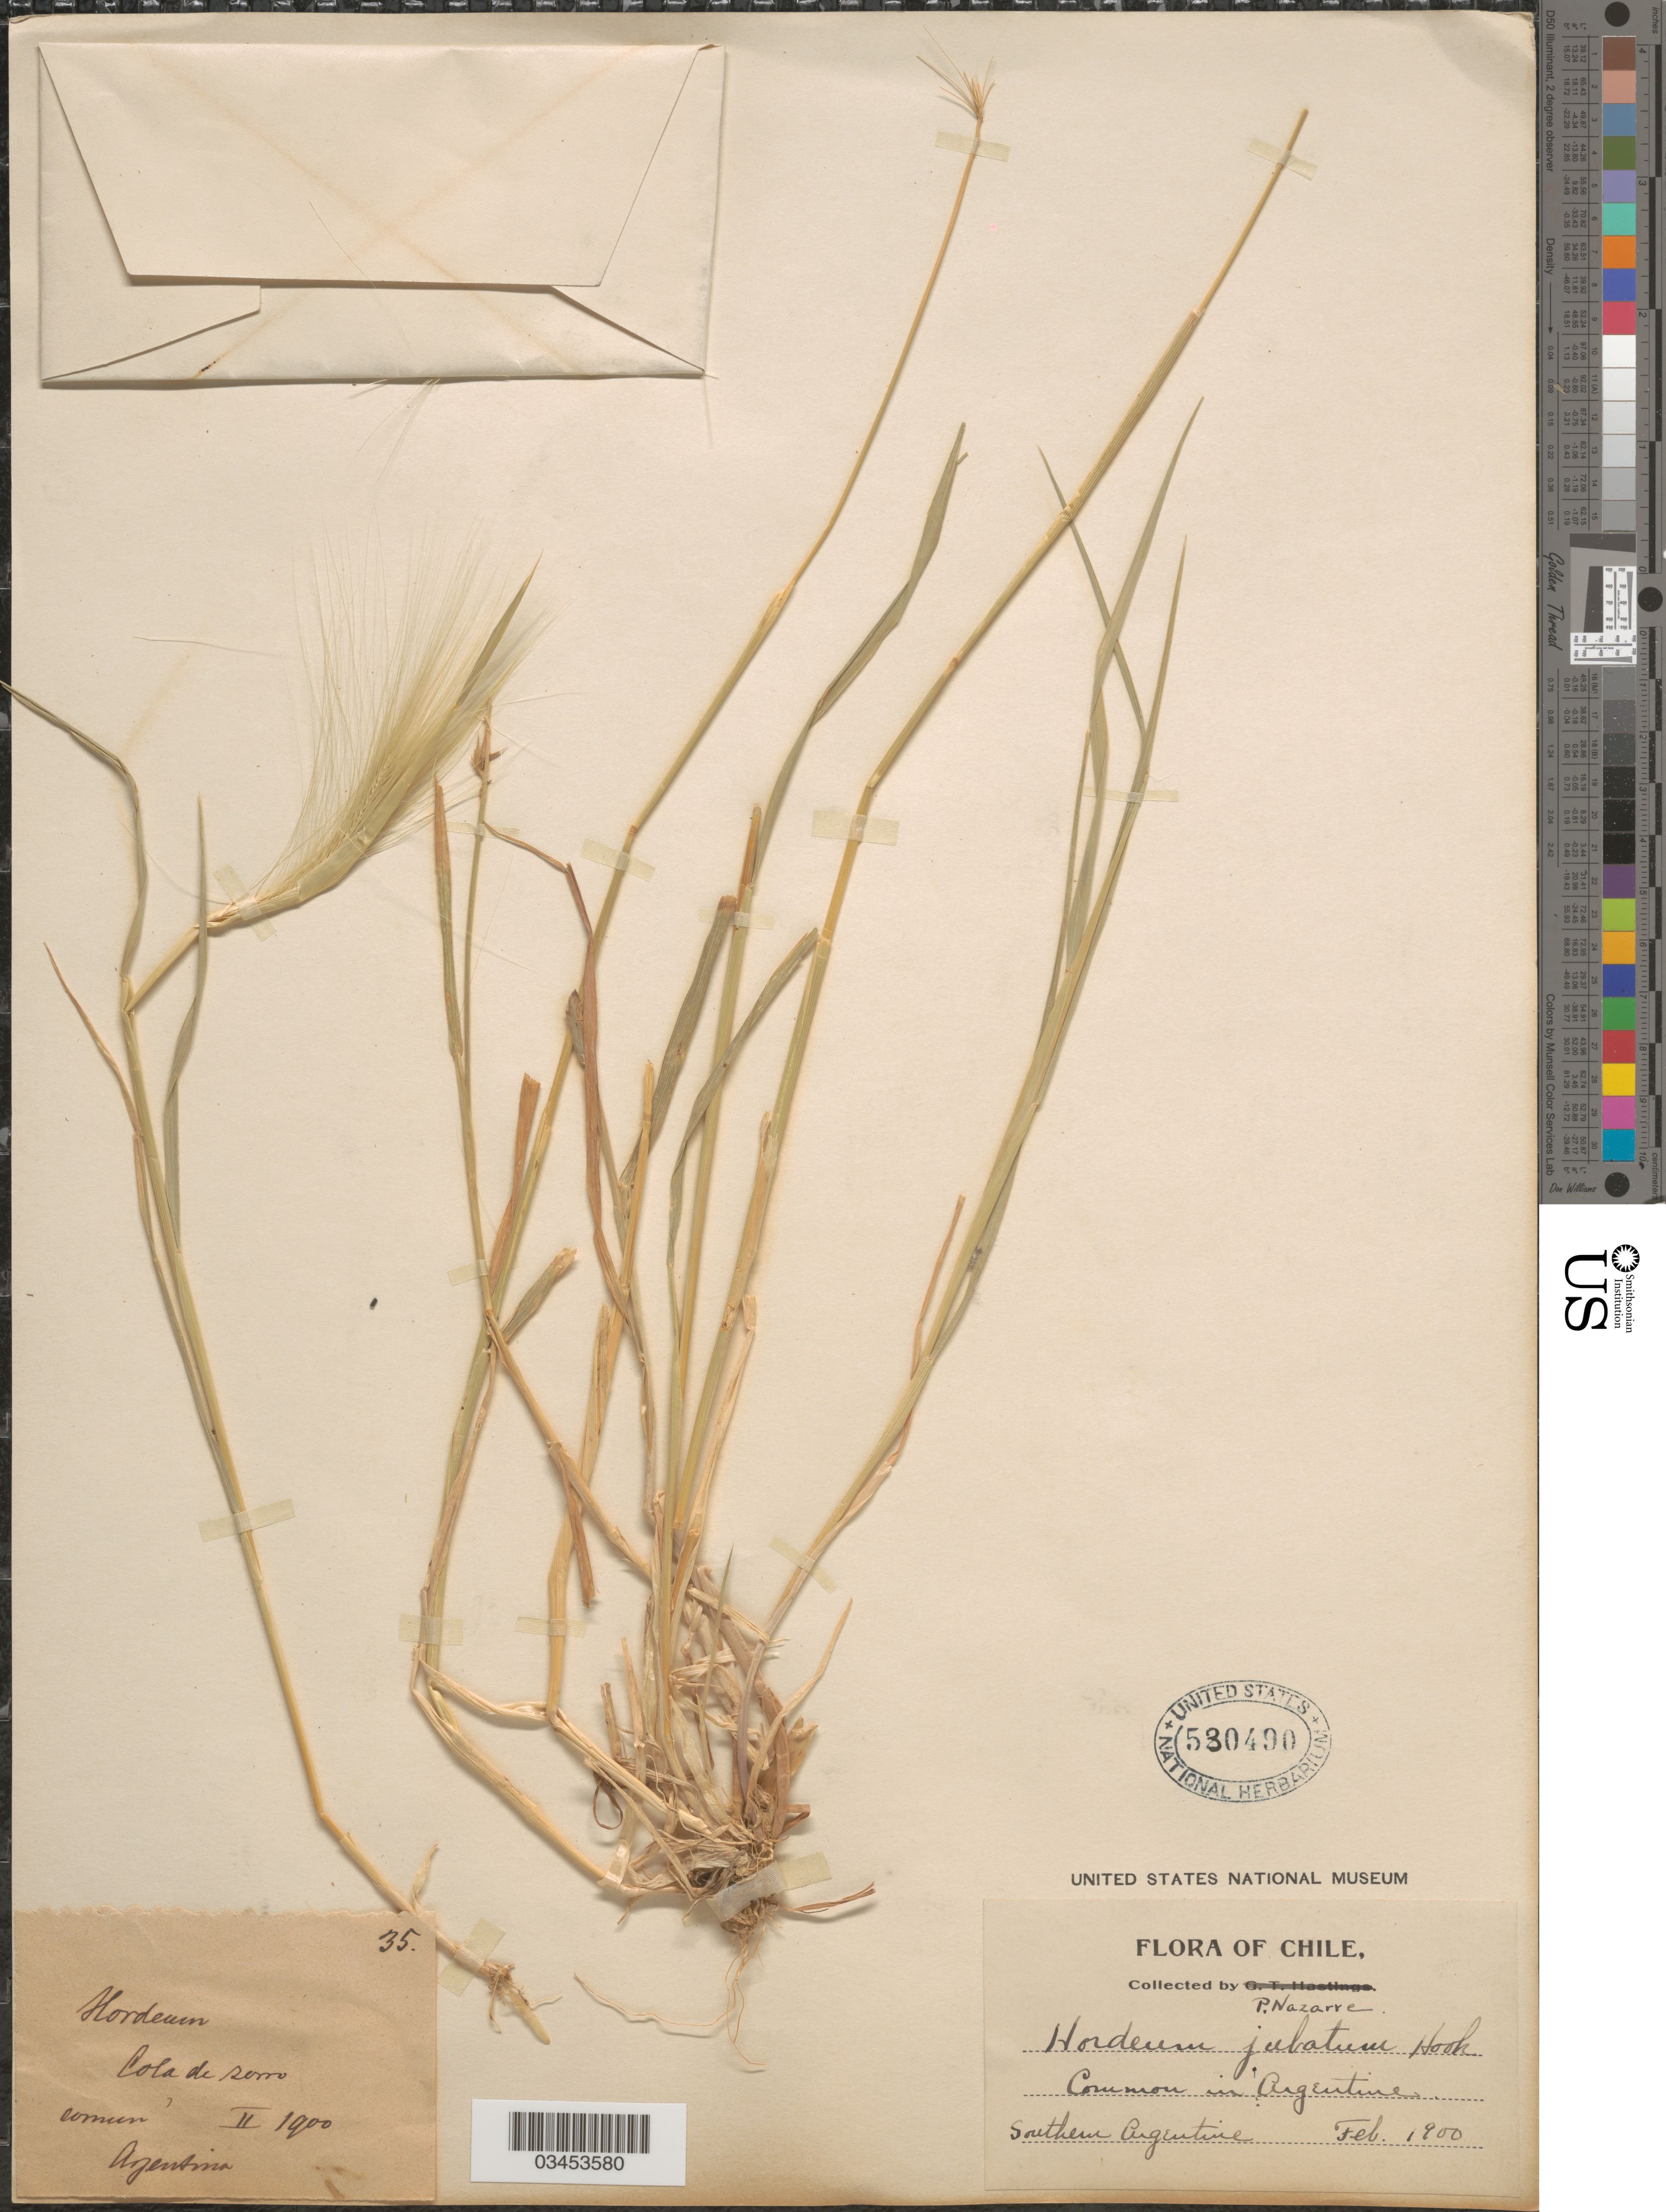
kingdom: Plantae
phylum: Tracheophyta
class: Liliopsida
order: Poales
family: Poaceae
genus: Hordeum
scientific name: Hordeum jubatum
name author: L.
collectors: P. Nazarre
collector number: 35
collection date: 1900-02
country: Argentina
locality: Southern Argentine.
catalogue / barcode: US 530490